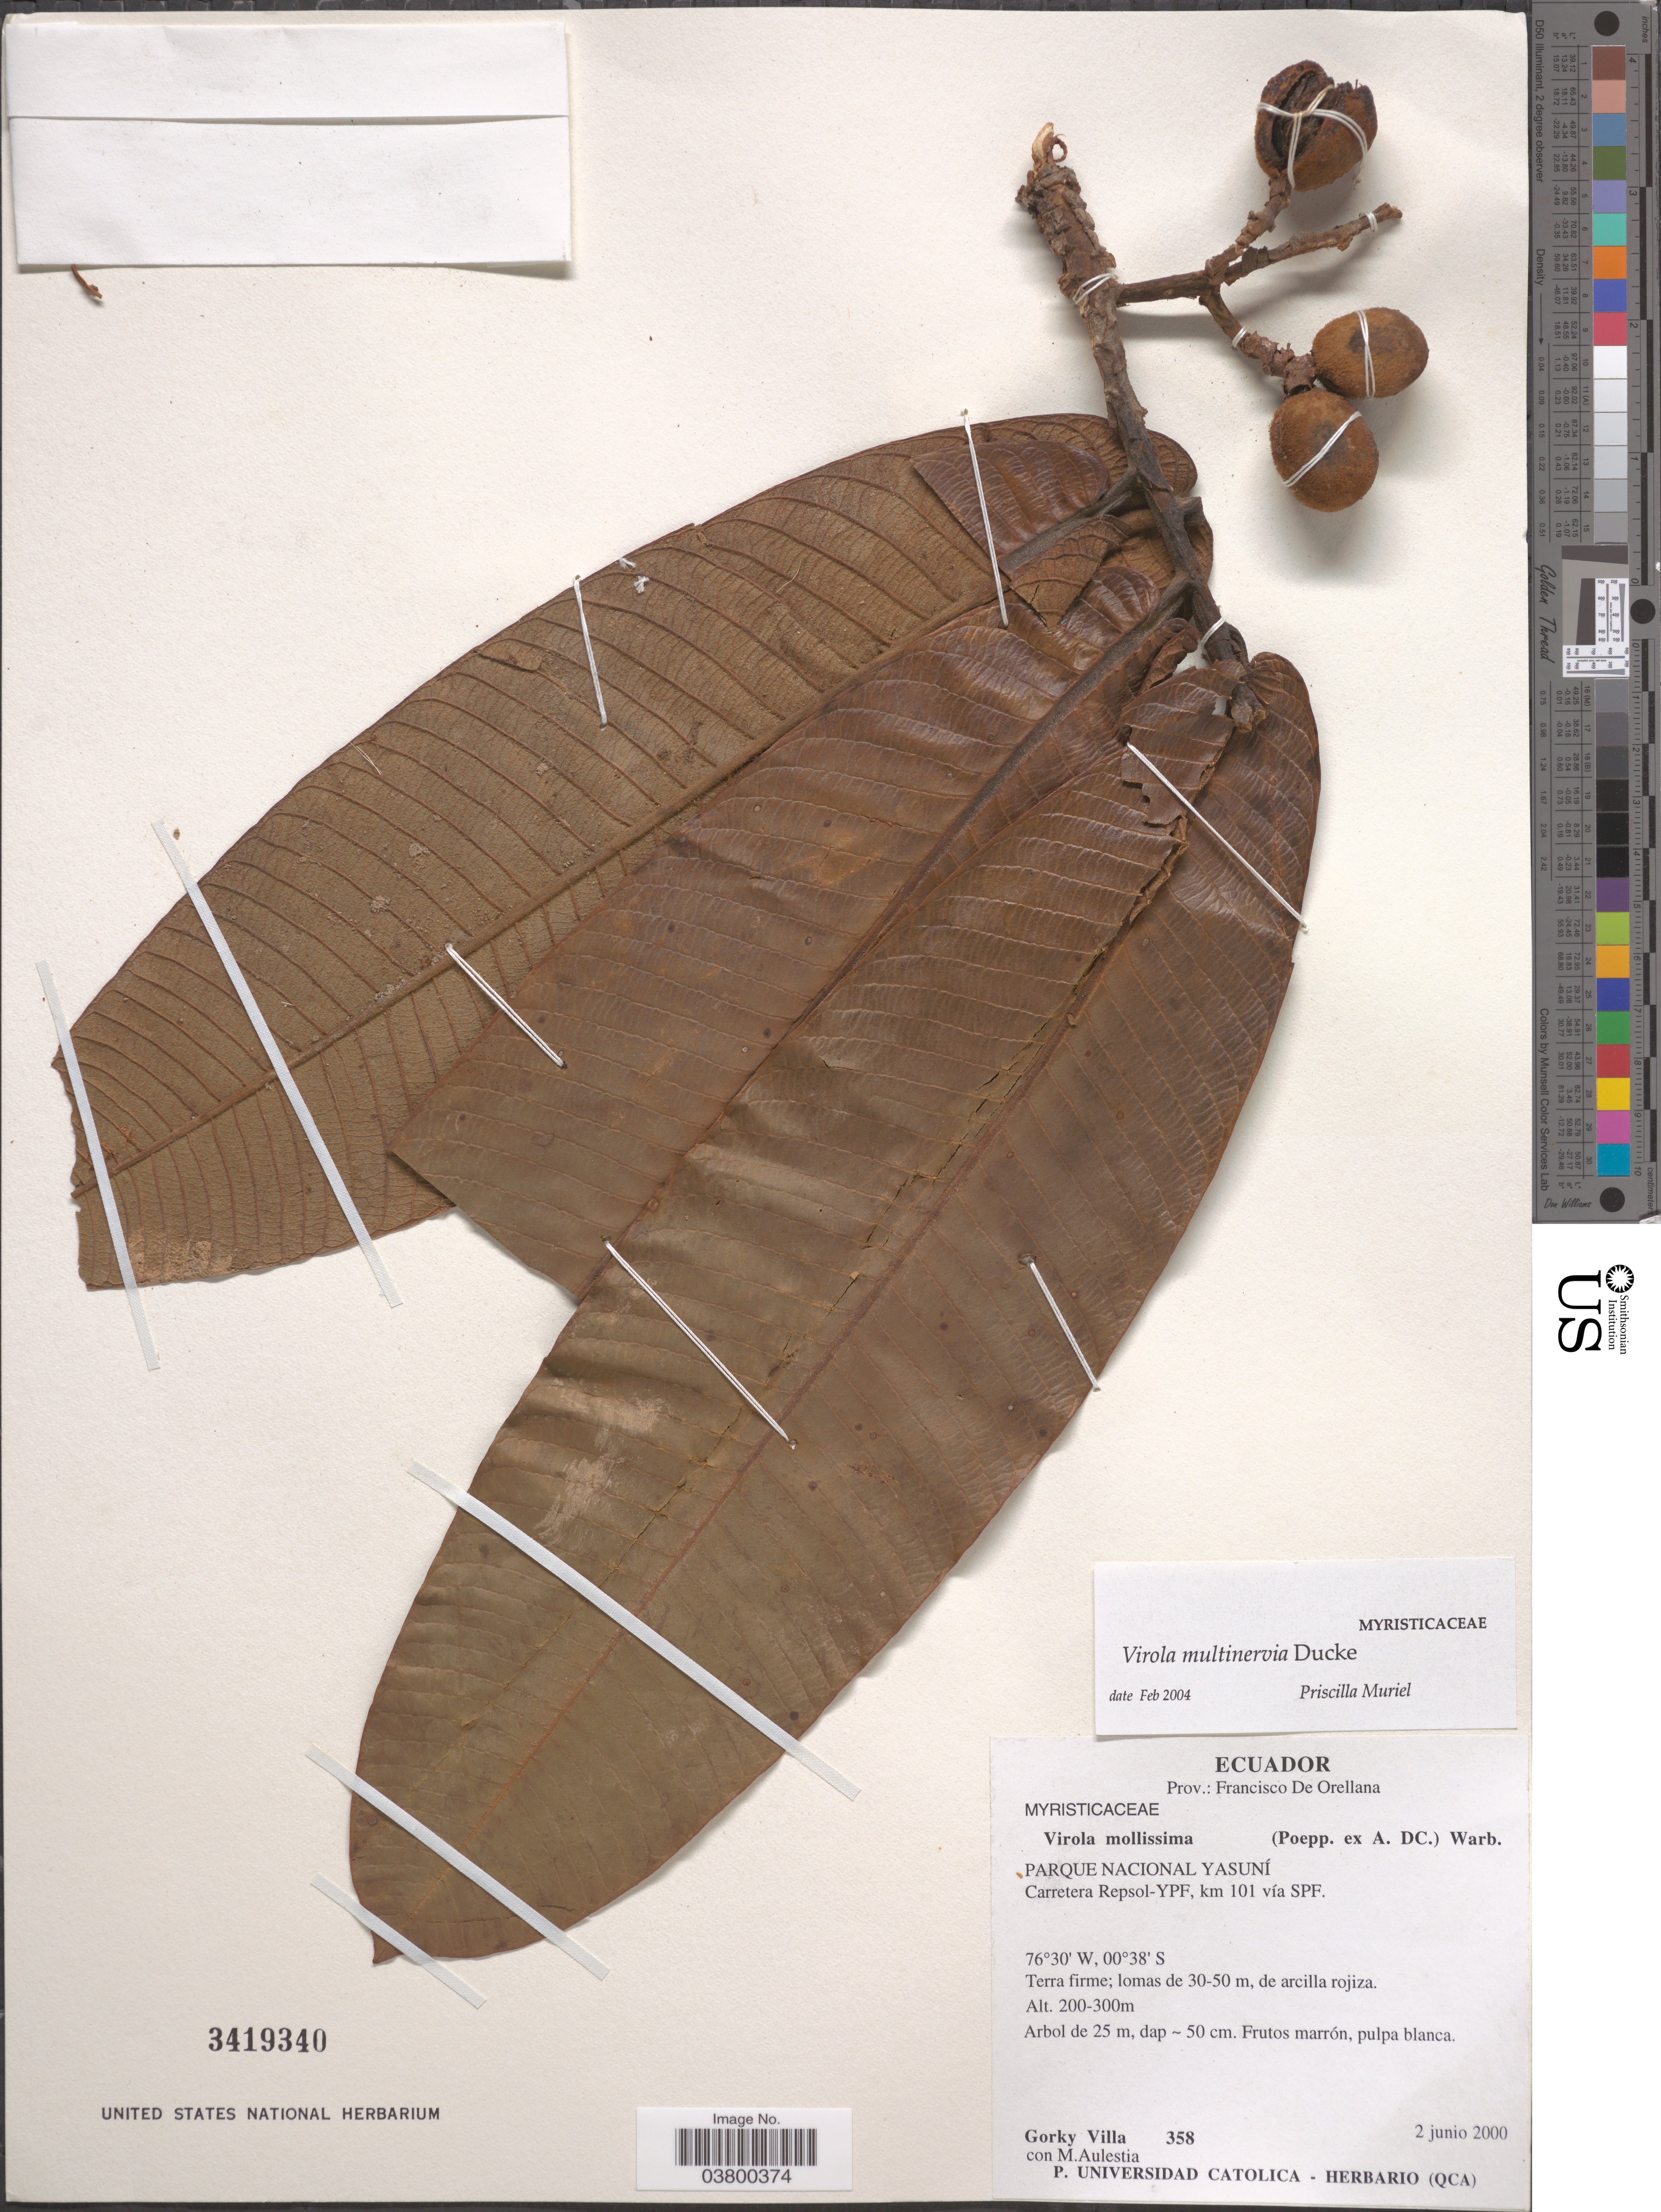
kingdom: Plantae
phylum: Tracheophyta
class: Magnoliopsida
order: Magnoliales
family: Myristicaceae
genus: Virola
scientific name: Virola multinervia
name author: Ducke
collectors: G. Villa & M. Aulestia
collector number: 358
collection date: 2000-06-02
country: Ecuador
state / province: Orellana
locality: Prov.: Francisco De Orellana. Parque Nacional Yasuní, Carretera Repsol-YPF, km 101 vía SPF.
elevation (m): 200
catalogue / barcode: US 3419340